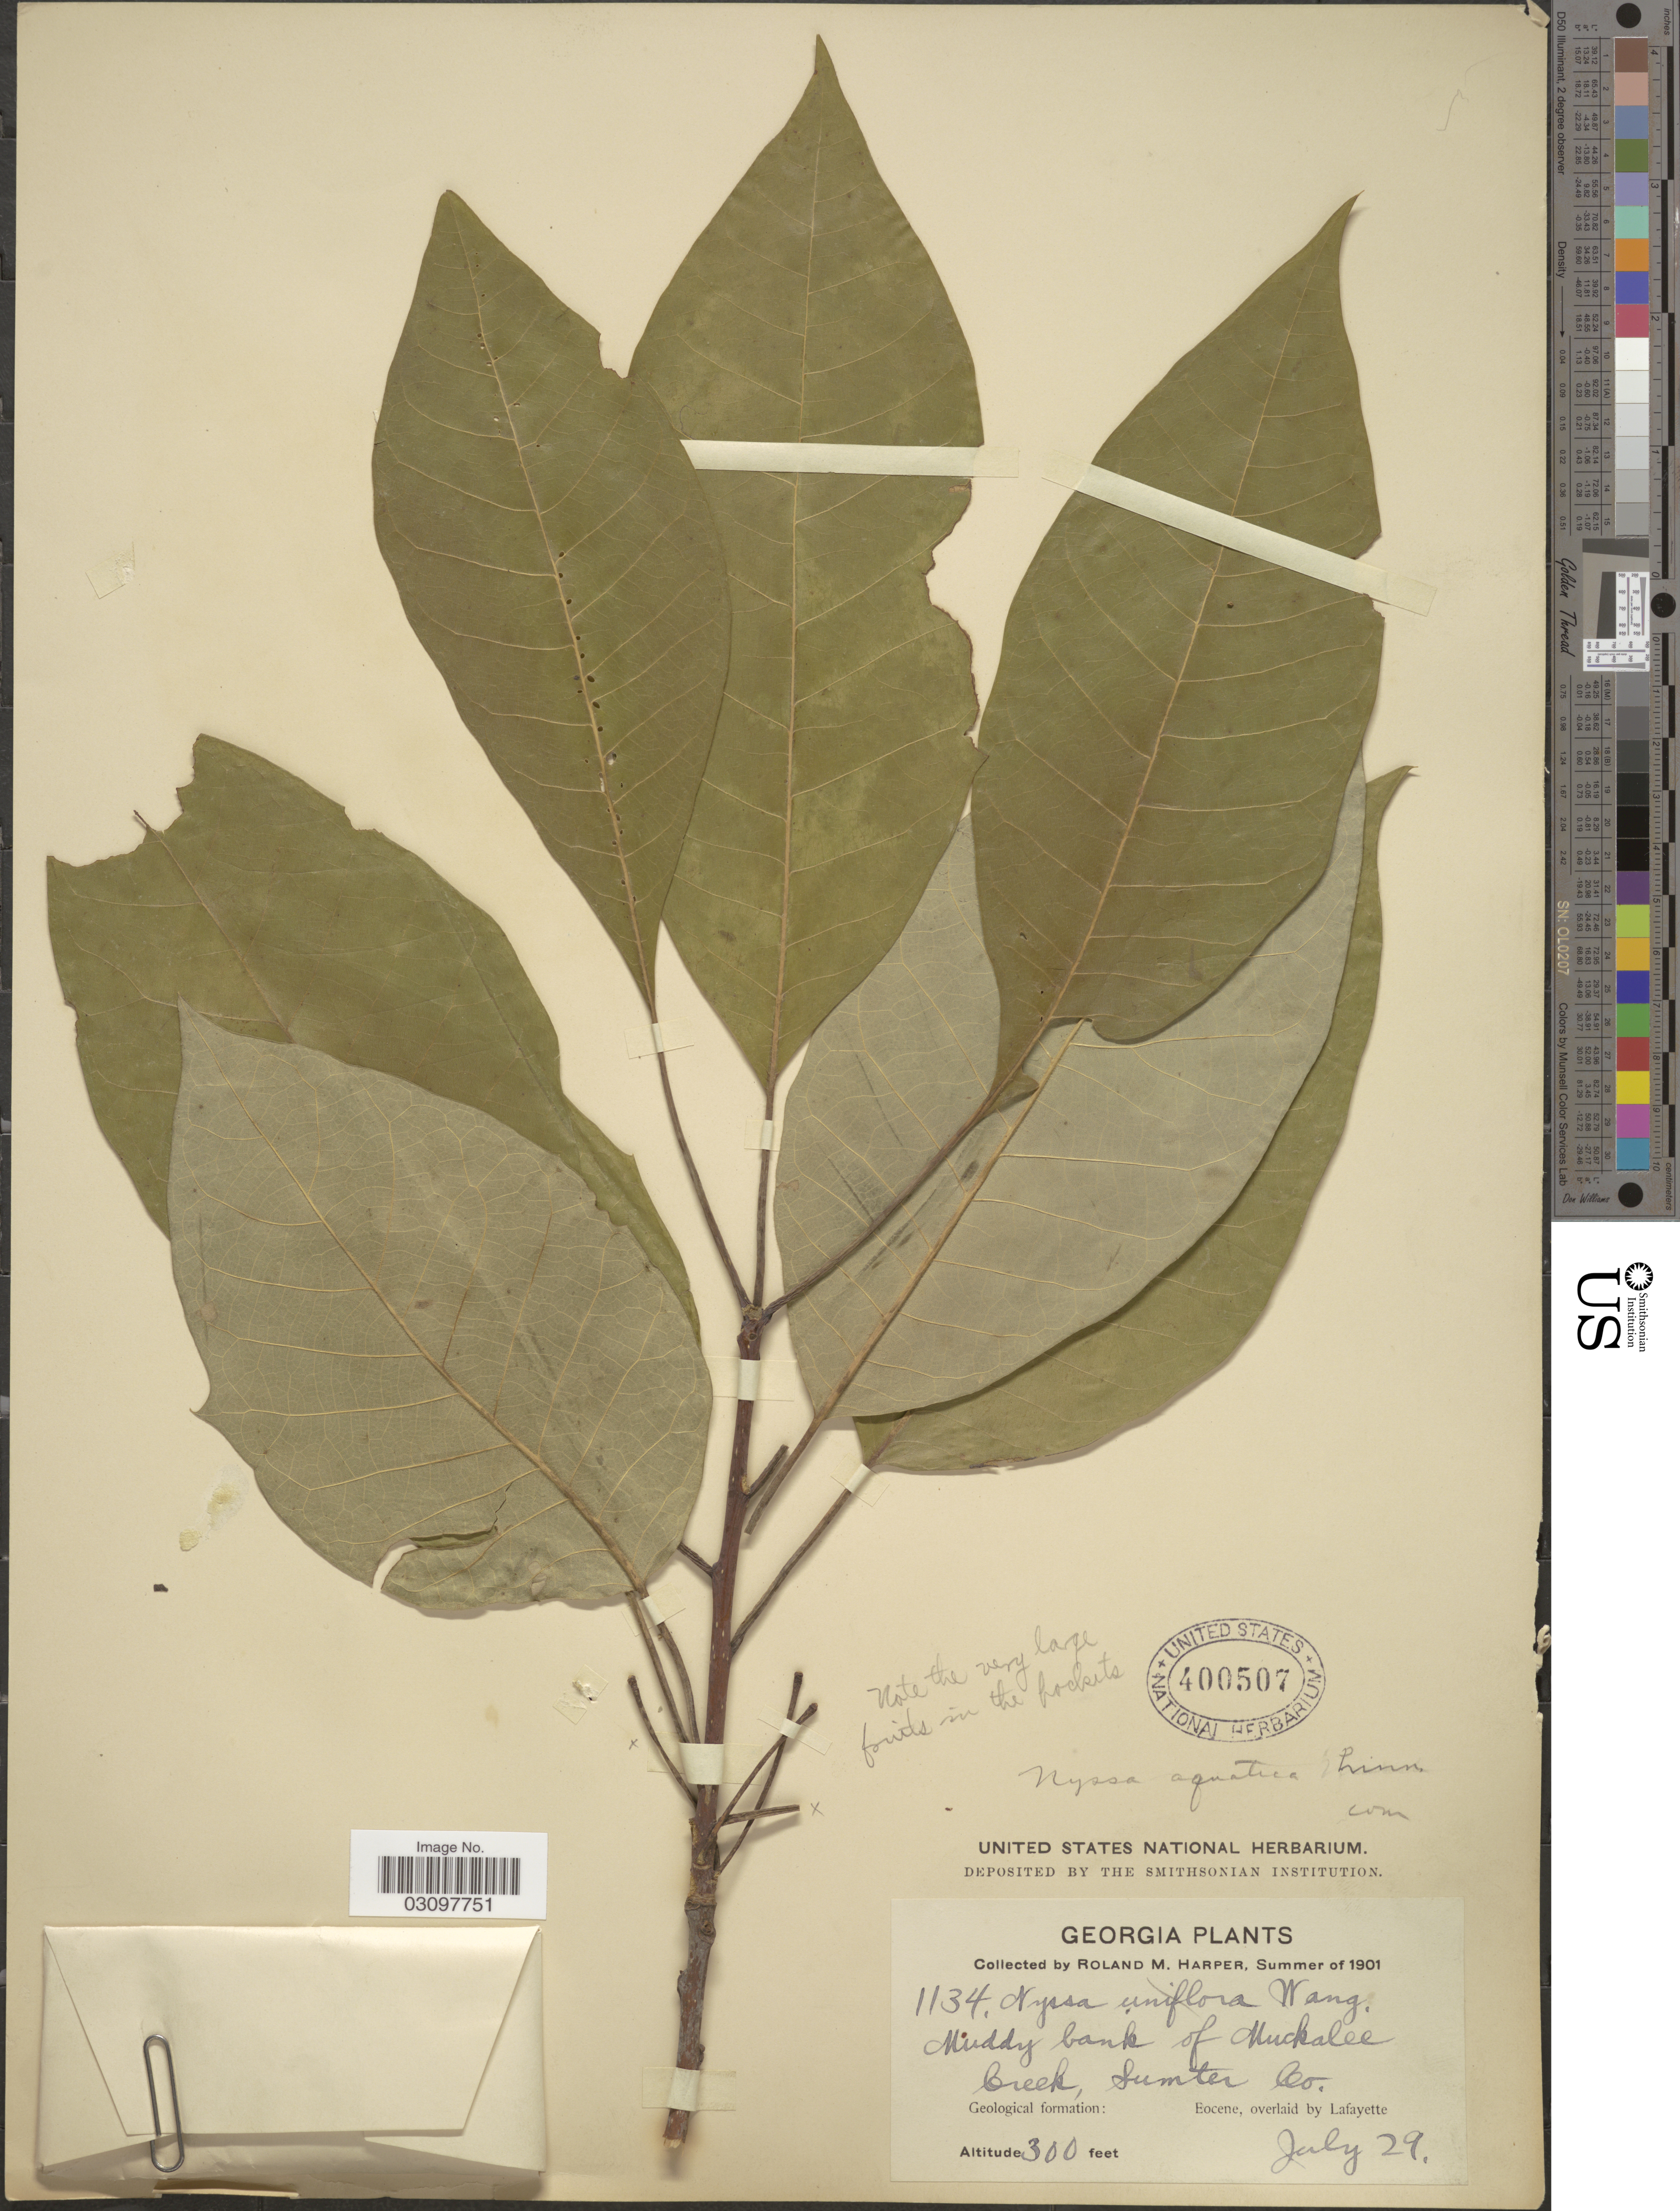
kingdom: Plantae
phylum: Tracheophyta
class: Magnoliopsida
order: Cornales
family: Nyssaceae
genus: Nyssa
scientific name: Nyssa aquatica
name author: L.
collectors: R. M. Harper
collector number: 1134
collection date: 1901-07-29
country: United States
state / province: Georgia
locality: Muddy bank of Muckalee Creek, Sumter Co. Geological formation: Eocene, overlaid by Lafayette.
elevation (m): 91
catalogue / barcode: US 400507